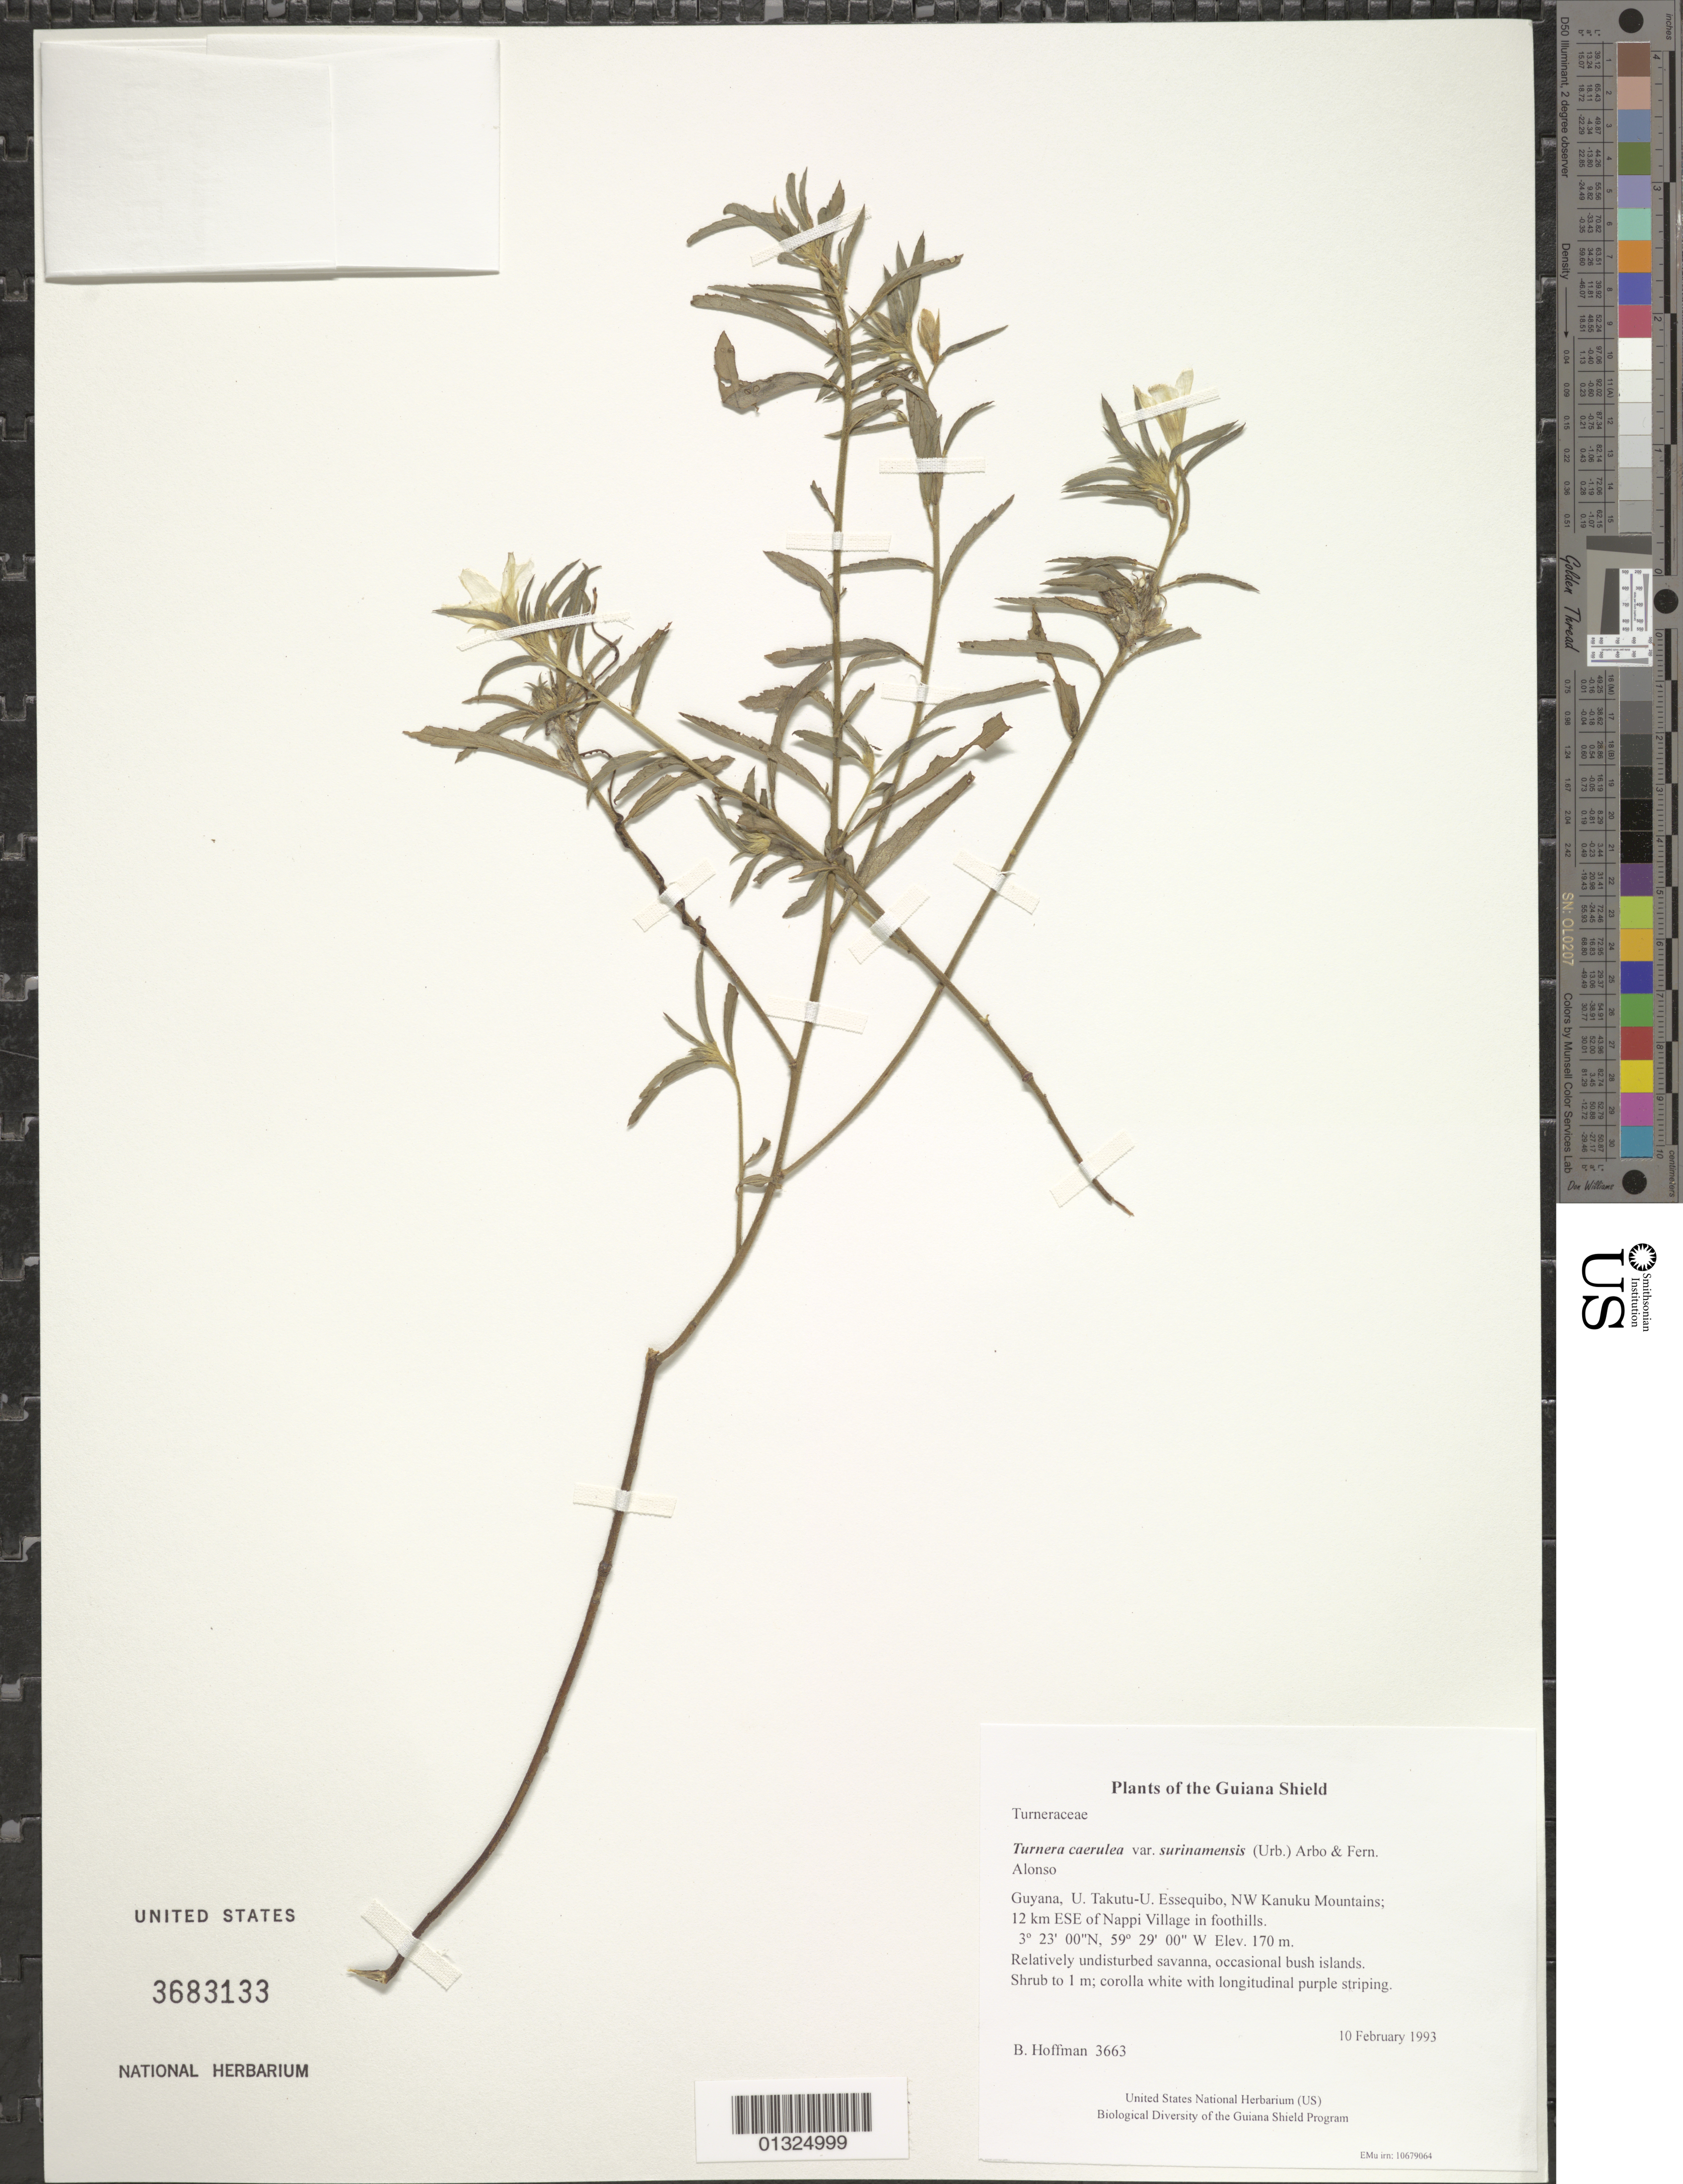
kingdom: Plantae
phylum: Tracheophyta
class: Magnoliopsida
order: Asterales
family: Asteraceae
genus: Paralychnophora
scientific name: Paralychnophora atkinsiae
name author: D.J.N. Hind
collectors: V. Funk & G. Sancho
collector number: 4499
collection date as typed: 29 October 2014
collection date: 2014-10-29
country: Brazil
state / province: Bahia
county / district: Mucugê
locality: Chapada Diamantina, Trilha para a cachoeira da Siberia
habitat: Campo rupestre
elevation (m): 815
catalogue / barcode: US 3680575